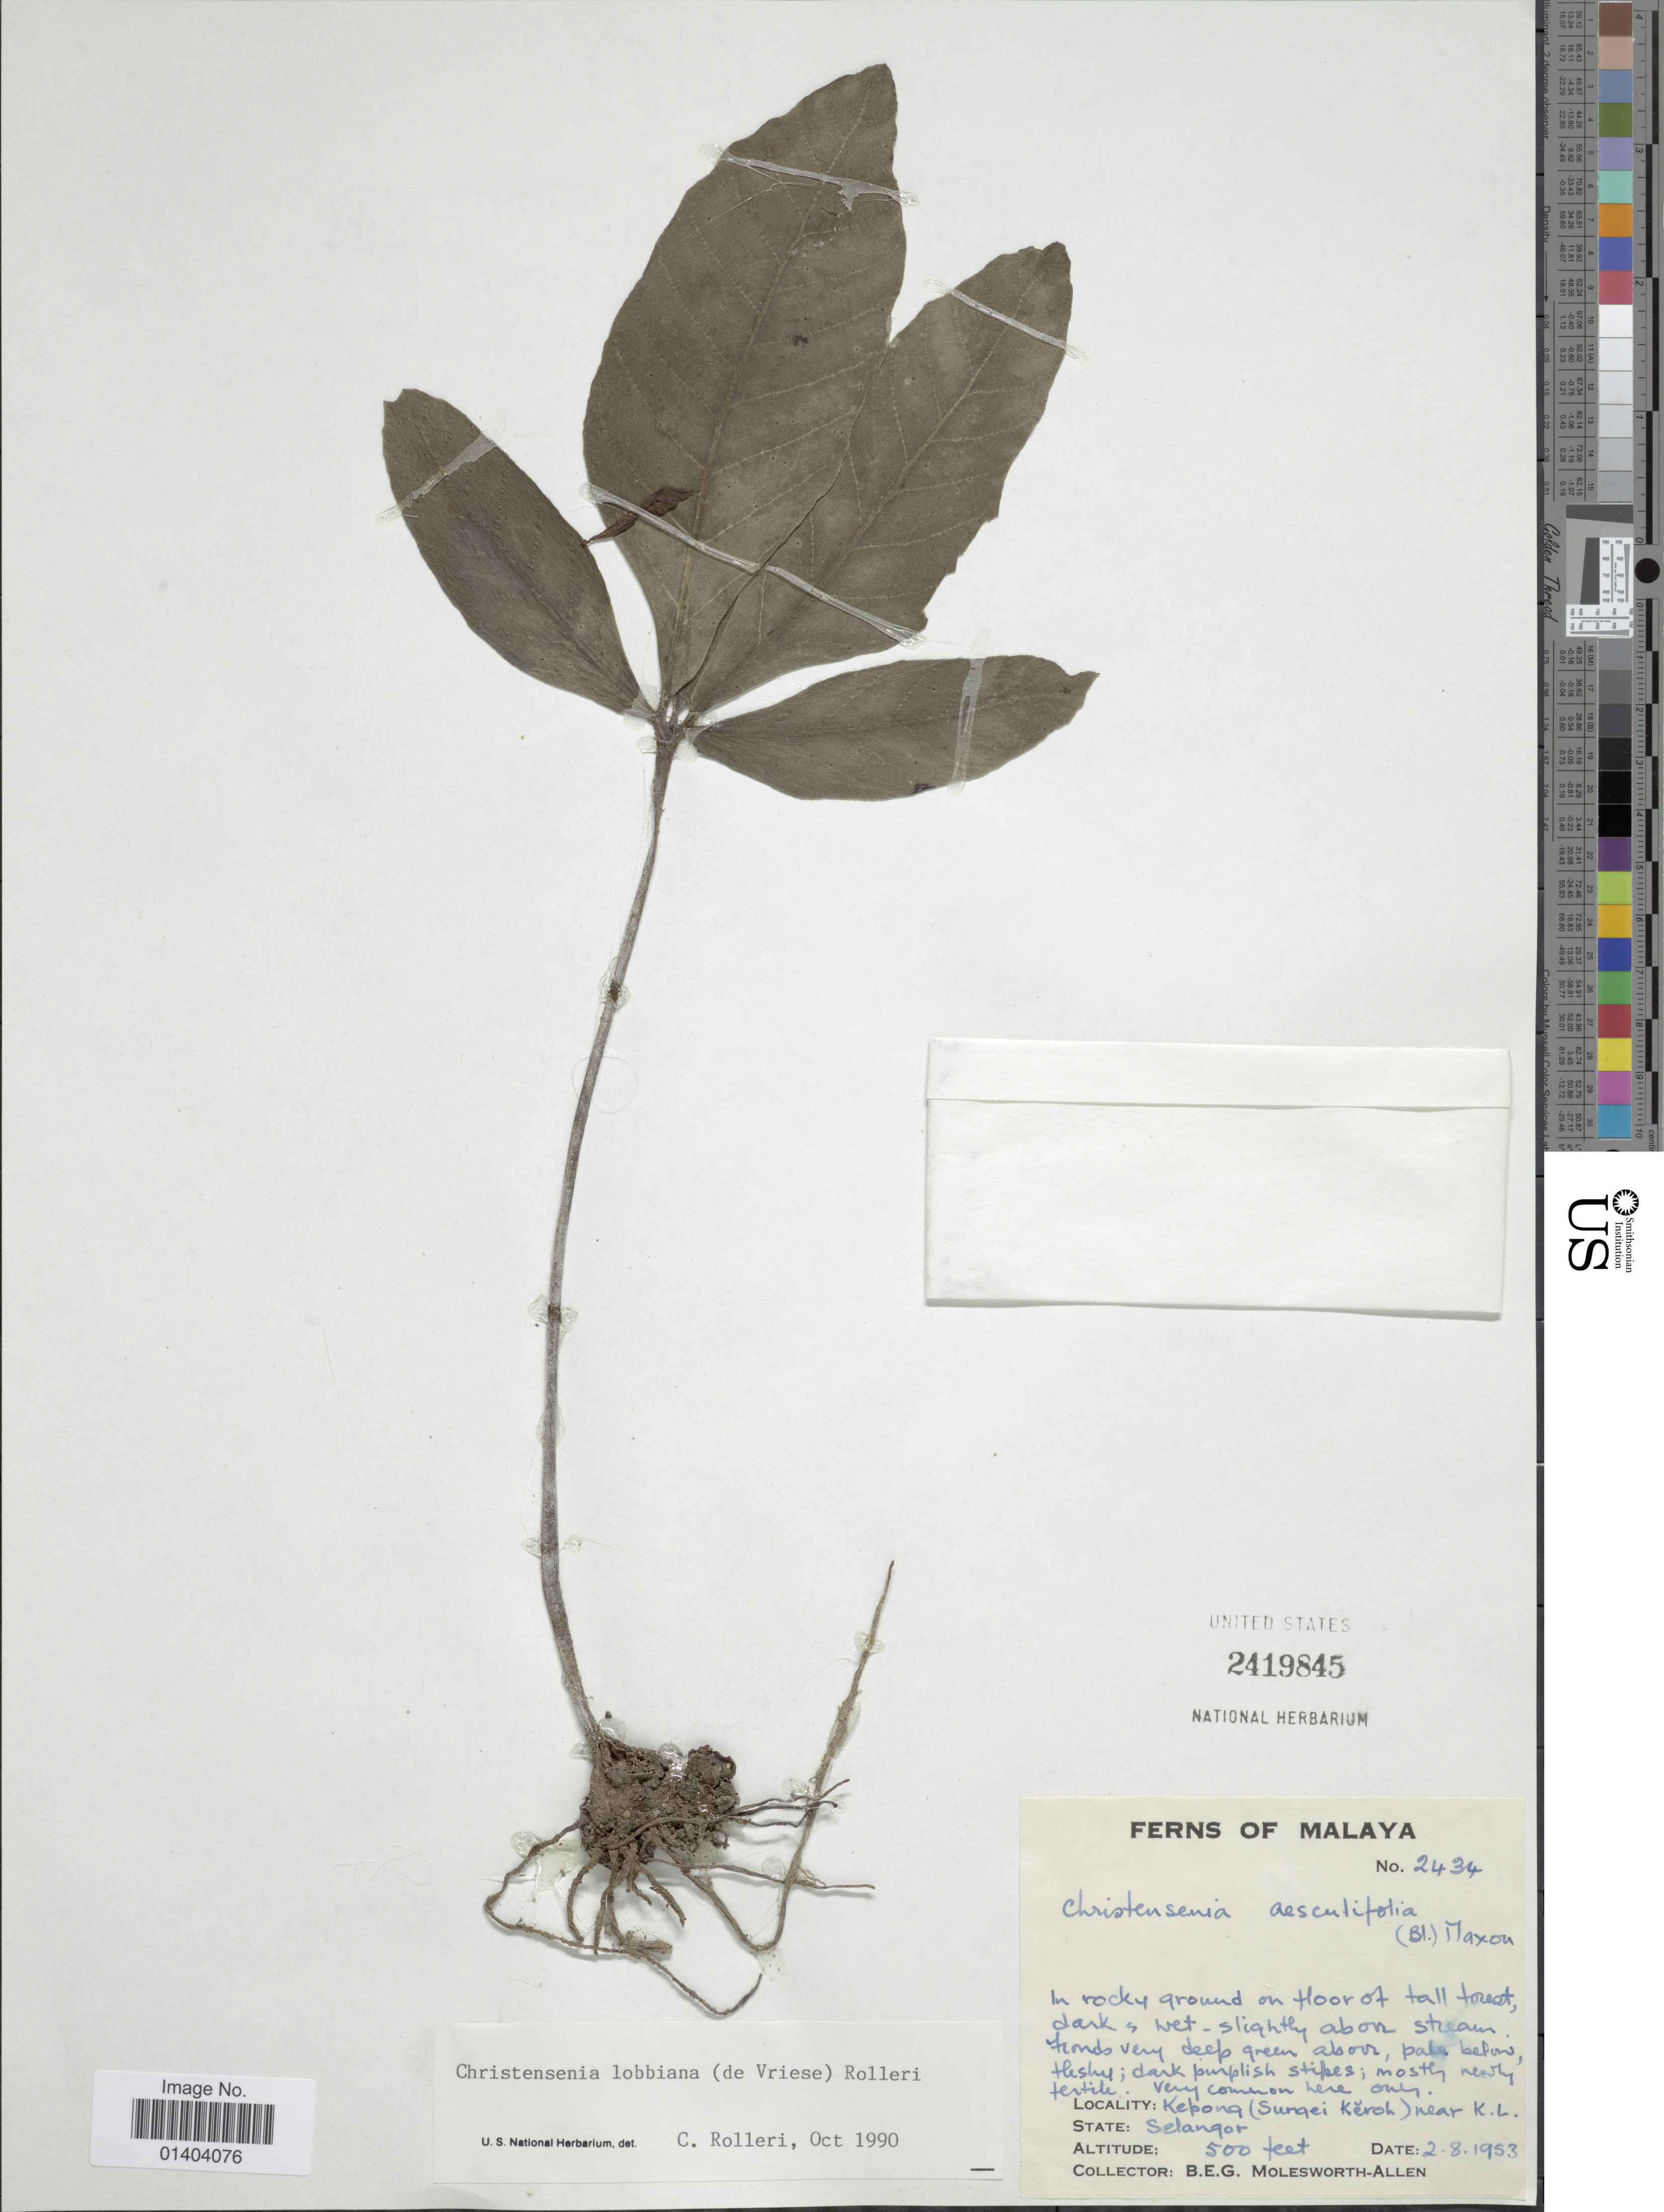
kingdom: Plantae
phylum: Tracheophyta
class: Polypodiopsida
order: Marattiales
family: Marattiaceae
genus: Christensenia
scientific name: Christensenia lobbiana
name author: (de Vriese) Rolleri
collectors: B. E. G. Molesworth-Allen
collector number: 2434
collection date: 1953-08-02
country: Malaysia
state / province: Selangor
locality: Malaya, Kepong (Surgei Keroh) near K.L.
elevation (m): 152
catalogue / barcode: US 2419845